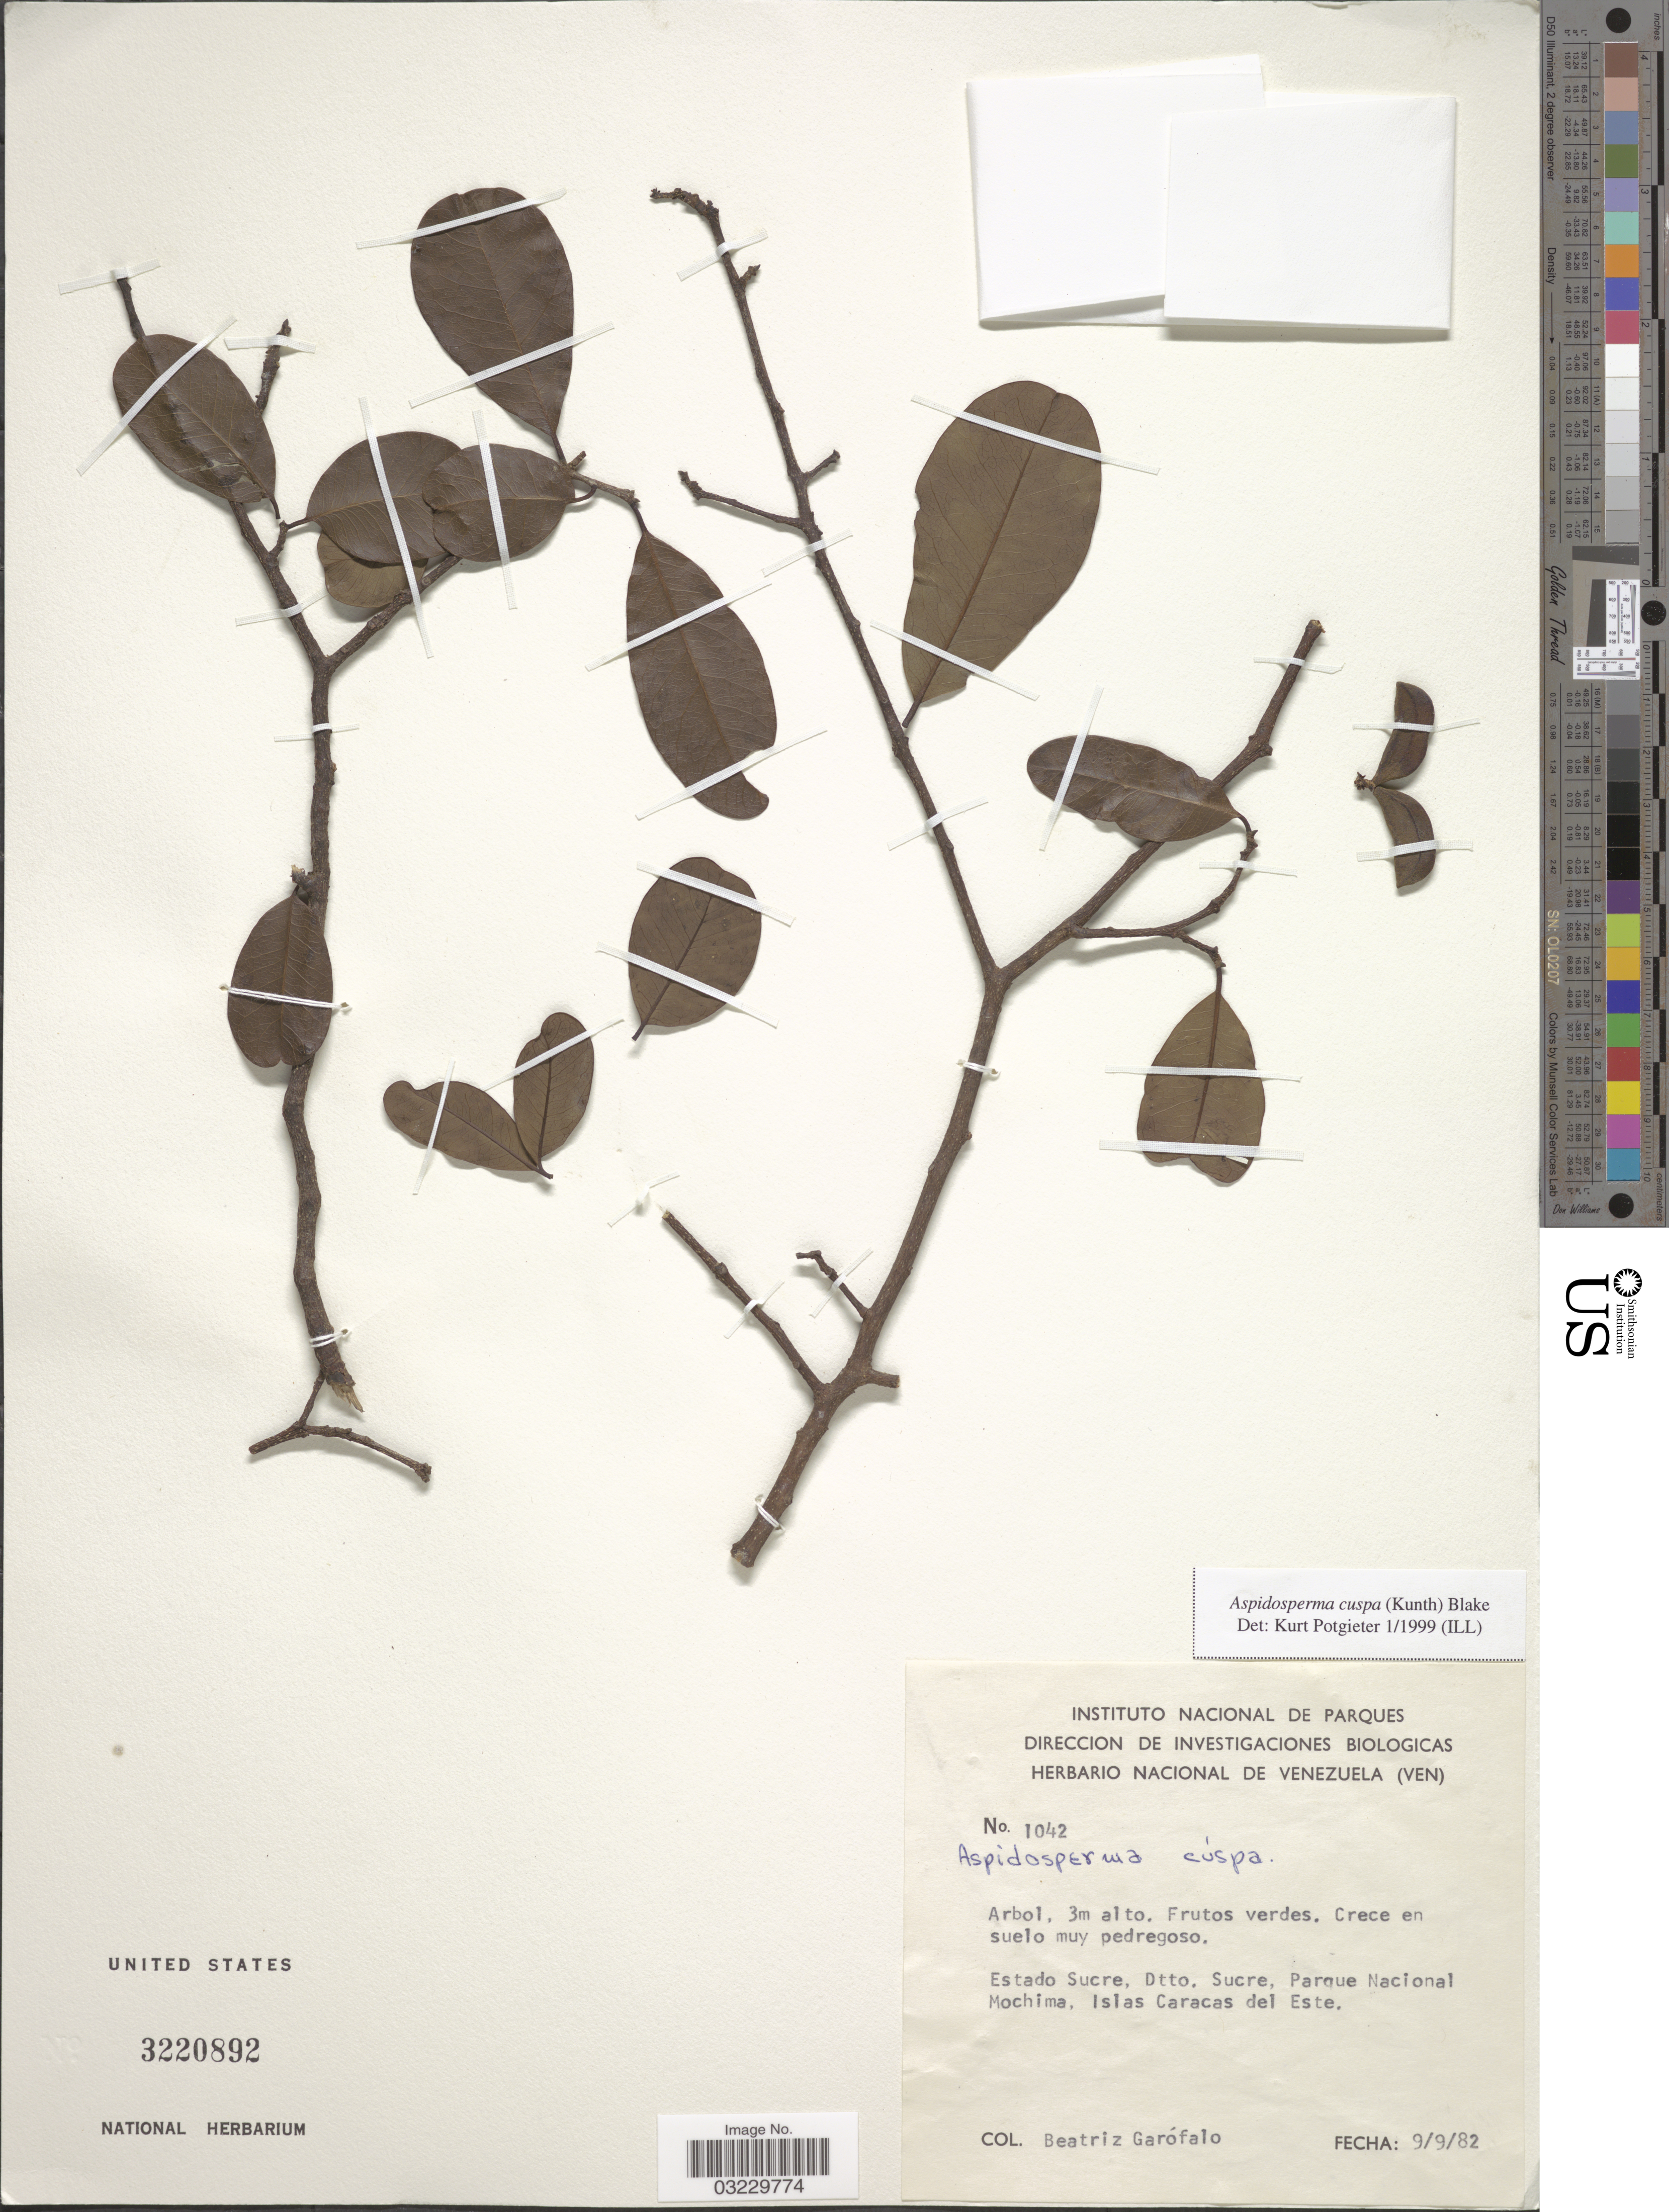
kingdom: Plantae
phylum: Tracheophyta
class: Magnoliopsida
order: Gentianales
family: Apocynaceae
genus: Aspidosperma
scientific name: Aspidosperma cuspa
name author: (Kunth) S.F. Blake ex Pittier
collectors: B. Garofalo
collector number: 1042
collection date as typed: Transcribed d/m/y: 9/9/82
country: Venezuela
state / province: Sucre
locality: Dtto. Sucre, Parque Nacional Mochima. Islas Caracas del Este.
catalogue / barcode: US 3220892